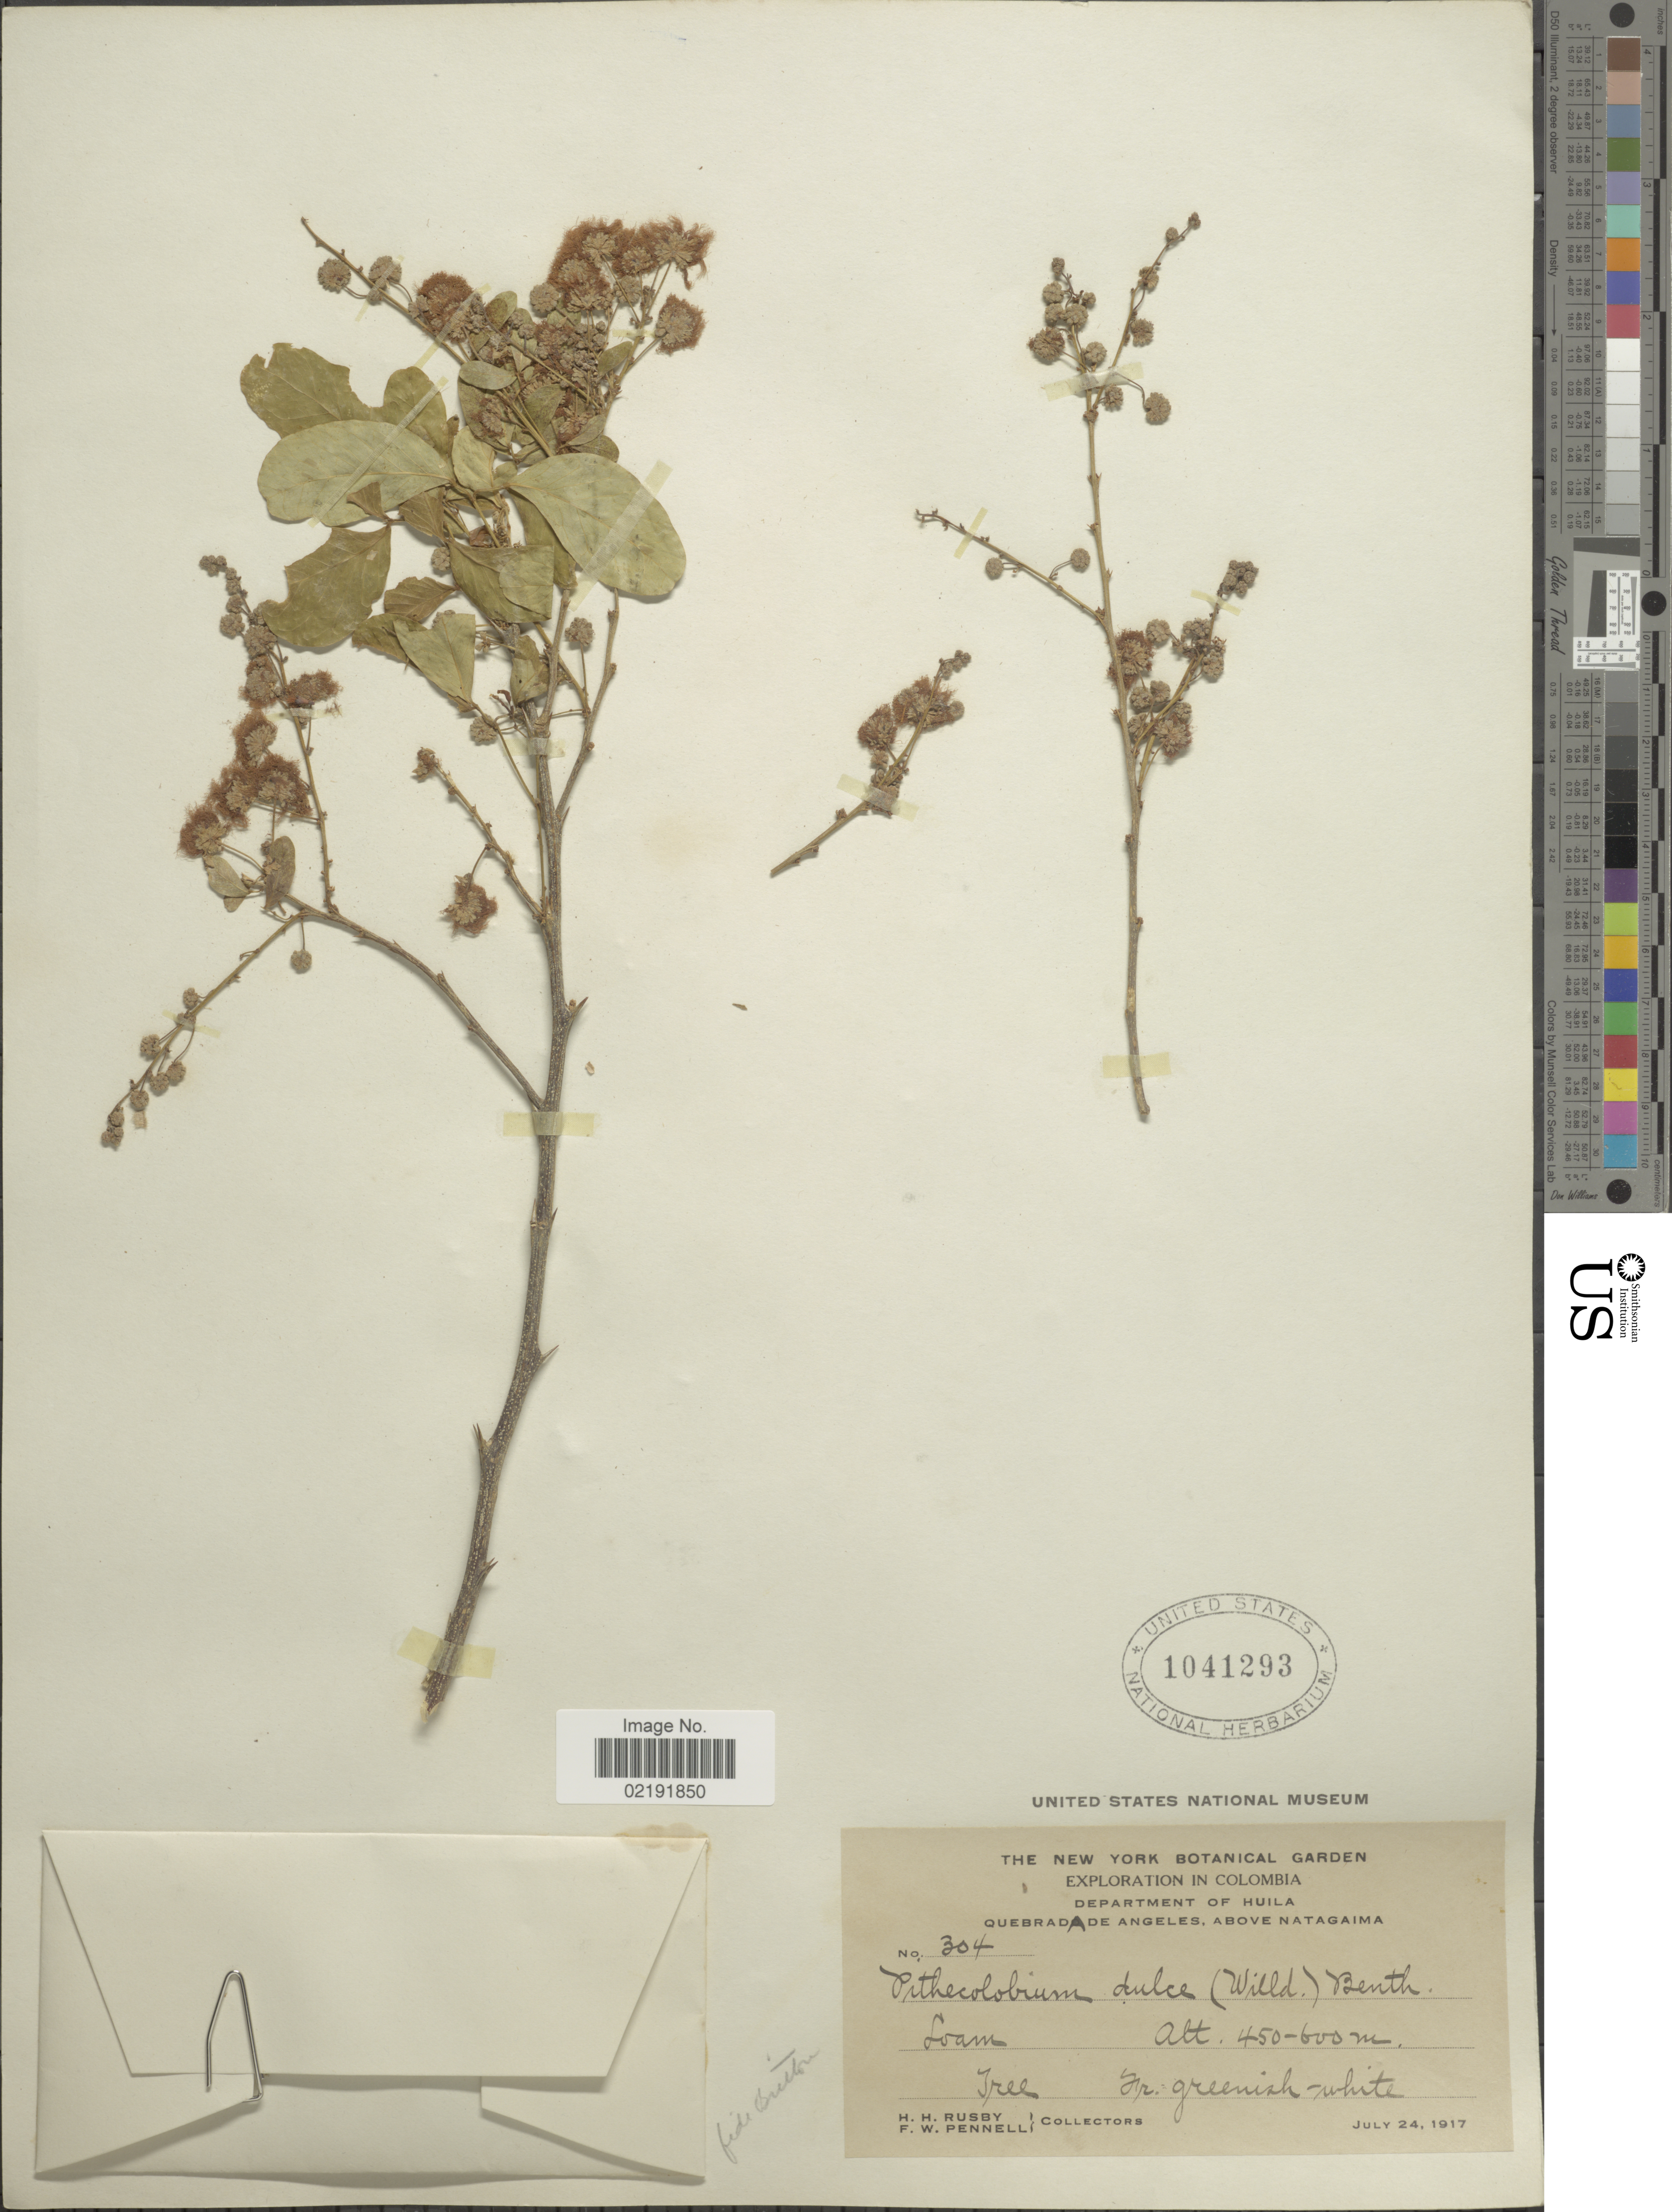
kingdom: Plantae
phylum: Tracheophyta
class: Magnoliopsida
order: Fabales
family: Fabaceae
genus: Pithecellobium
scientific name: Pithecellobium dulce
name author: (Roxb.) Benth.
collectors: H. H. Rusby & F. W. Pennell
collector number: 304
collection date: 1917-07-24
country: Colombia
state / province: Huila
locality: Department of Huila. Quebrada de Angeles, above Natagaima. Loam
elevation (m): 450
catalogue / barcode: US 1041293